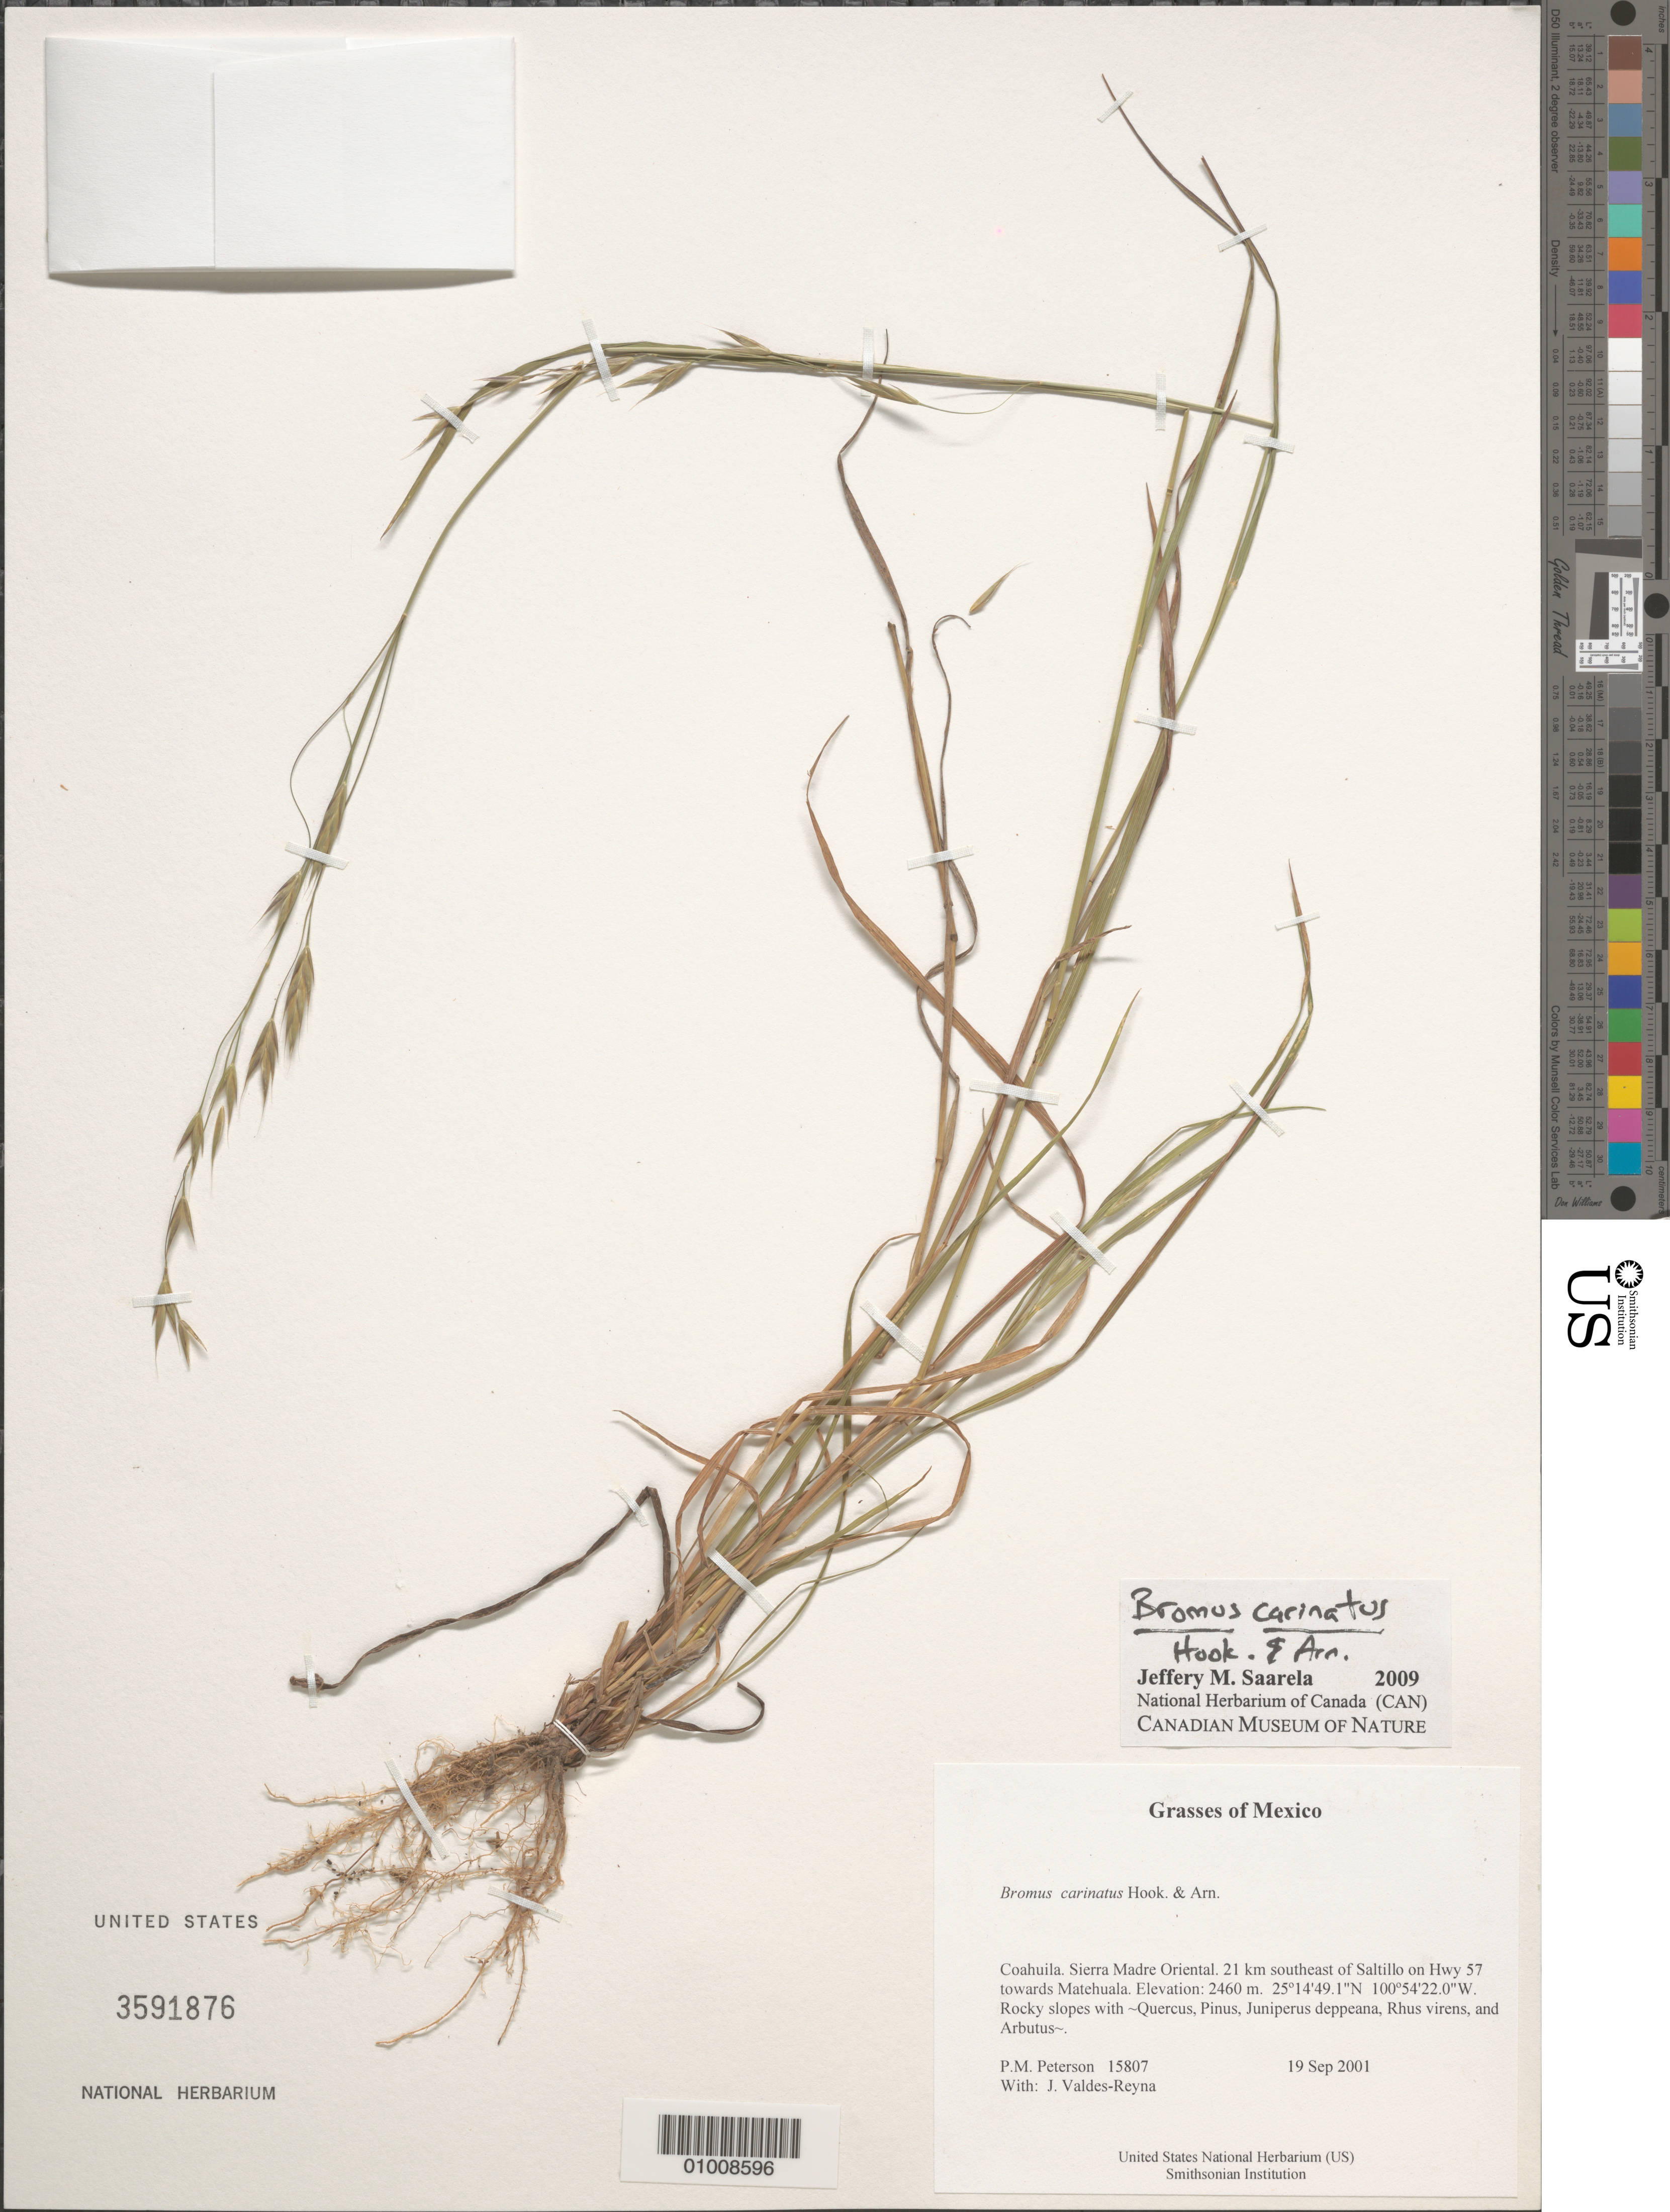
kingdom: Plantae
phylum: Tracheophyta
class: Liliopsida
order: Poales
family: Poaceae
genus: Bromus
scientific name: Bromus carinatus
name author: Hook. & Arn.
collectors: P. M. Peterson & J. Valdés-Reyna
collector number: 15807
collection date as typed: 19 Sep 2001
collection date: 2001-09-19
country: Mexico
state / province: Coahuila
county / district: Sierra Madre Oriental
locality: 21 km southeast of Saltillo on Hwy 57 towards Matehuala.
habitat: Rocky slopes with ~Quercus, Pinus, Juniperus deppeana, Rhus virens, and Arbutus~.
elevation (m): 2460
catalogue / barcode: US 3591876